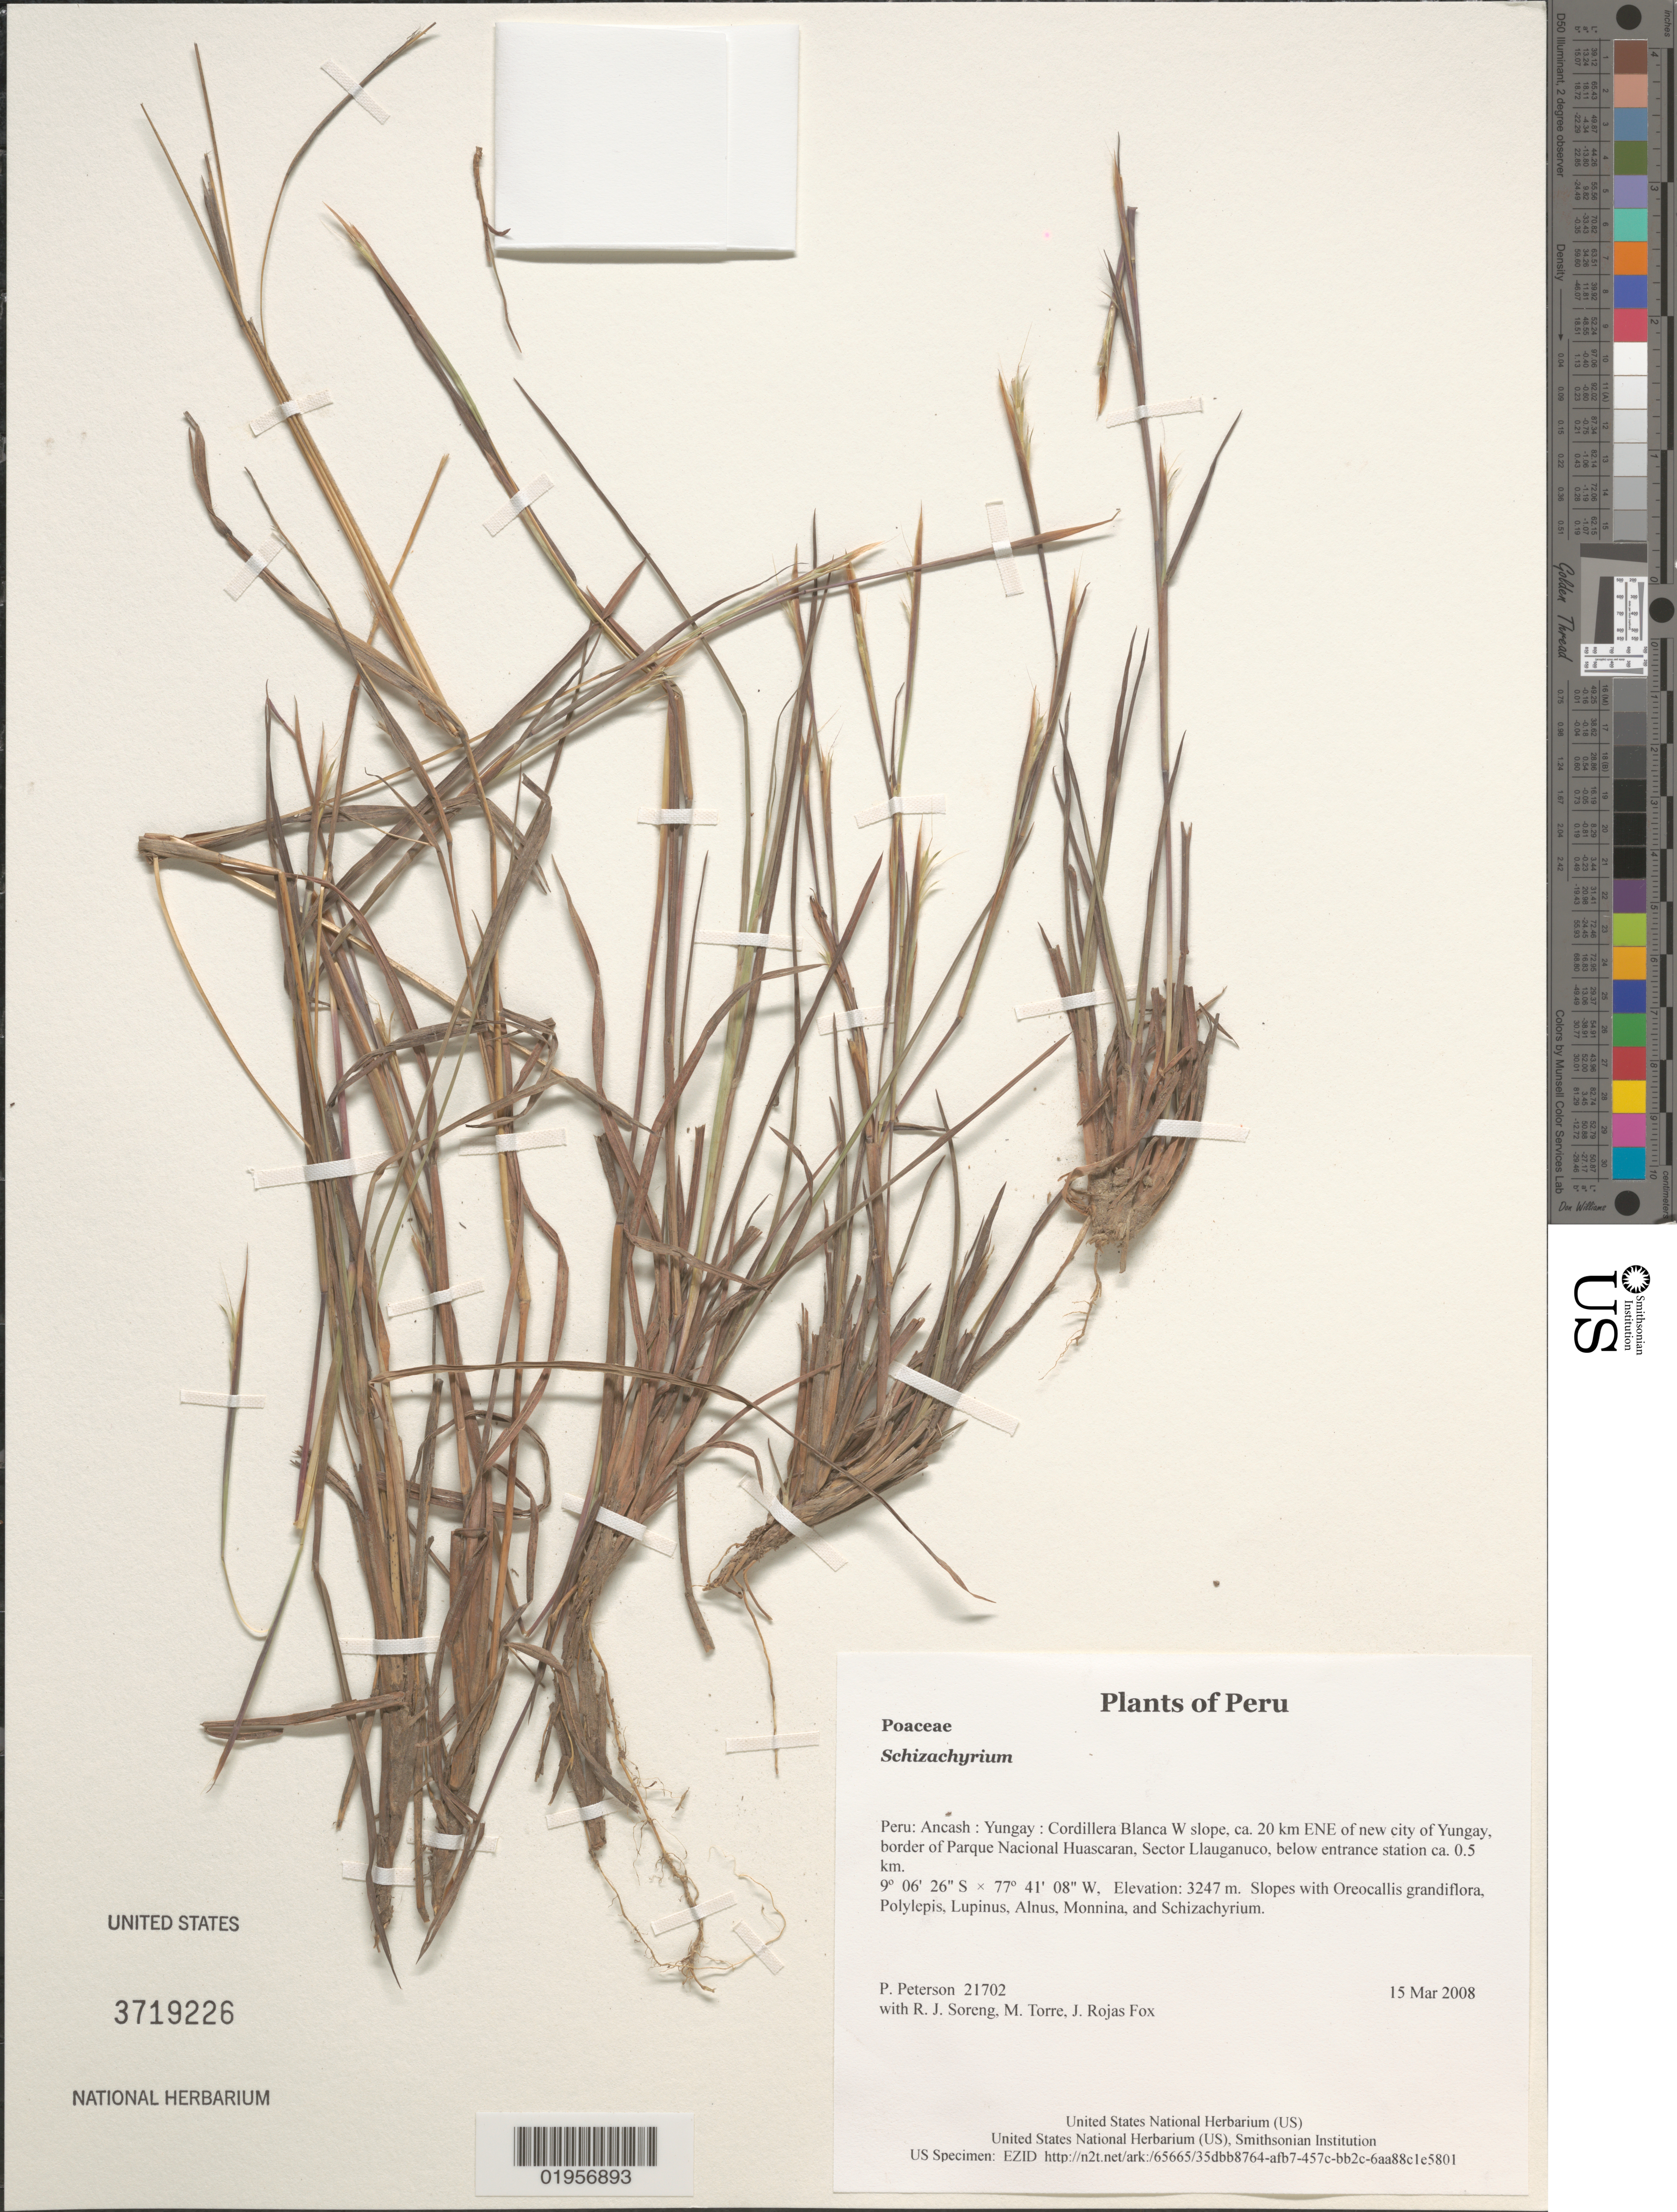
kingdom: Plantae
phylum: Tracheophyta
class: Liliopsida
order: Poales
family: Poaceae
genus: Schizachyrium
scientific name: Schizachyrium sp.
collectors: P. M. Peterson, R. J. Soreng, M. Torre & J. Rojas Fox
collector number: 21702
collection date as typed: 15 Mar 2008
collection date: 2008-03-15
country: Peru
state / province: Ancash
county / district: Yungay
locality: Cordillera Blanca W slope, ca. 20 km ENE of new city of Yungay, border of Parque Nacional Huascaran, Sector Llauganuco, below entrance station ca. 0.5 km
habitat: Slopes with Oreocallis grandiflora, Polylepis, Lupinus, Alnus, Monnina, and Schizachyrium.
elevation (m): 3247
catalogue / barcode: US 3719226